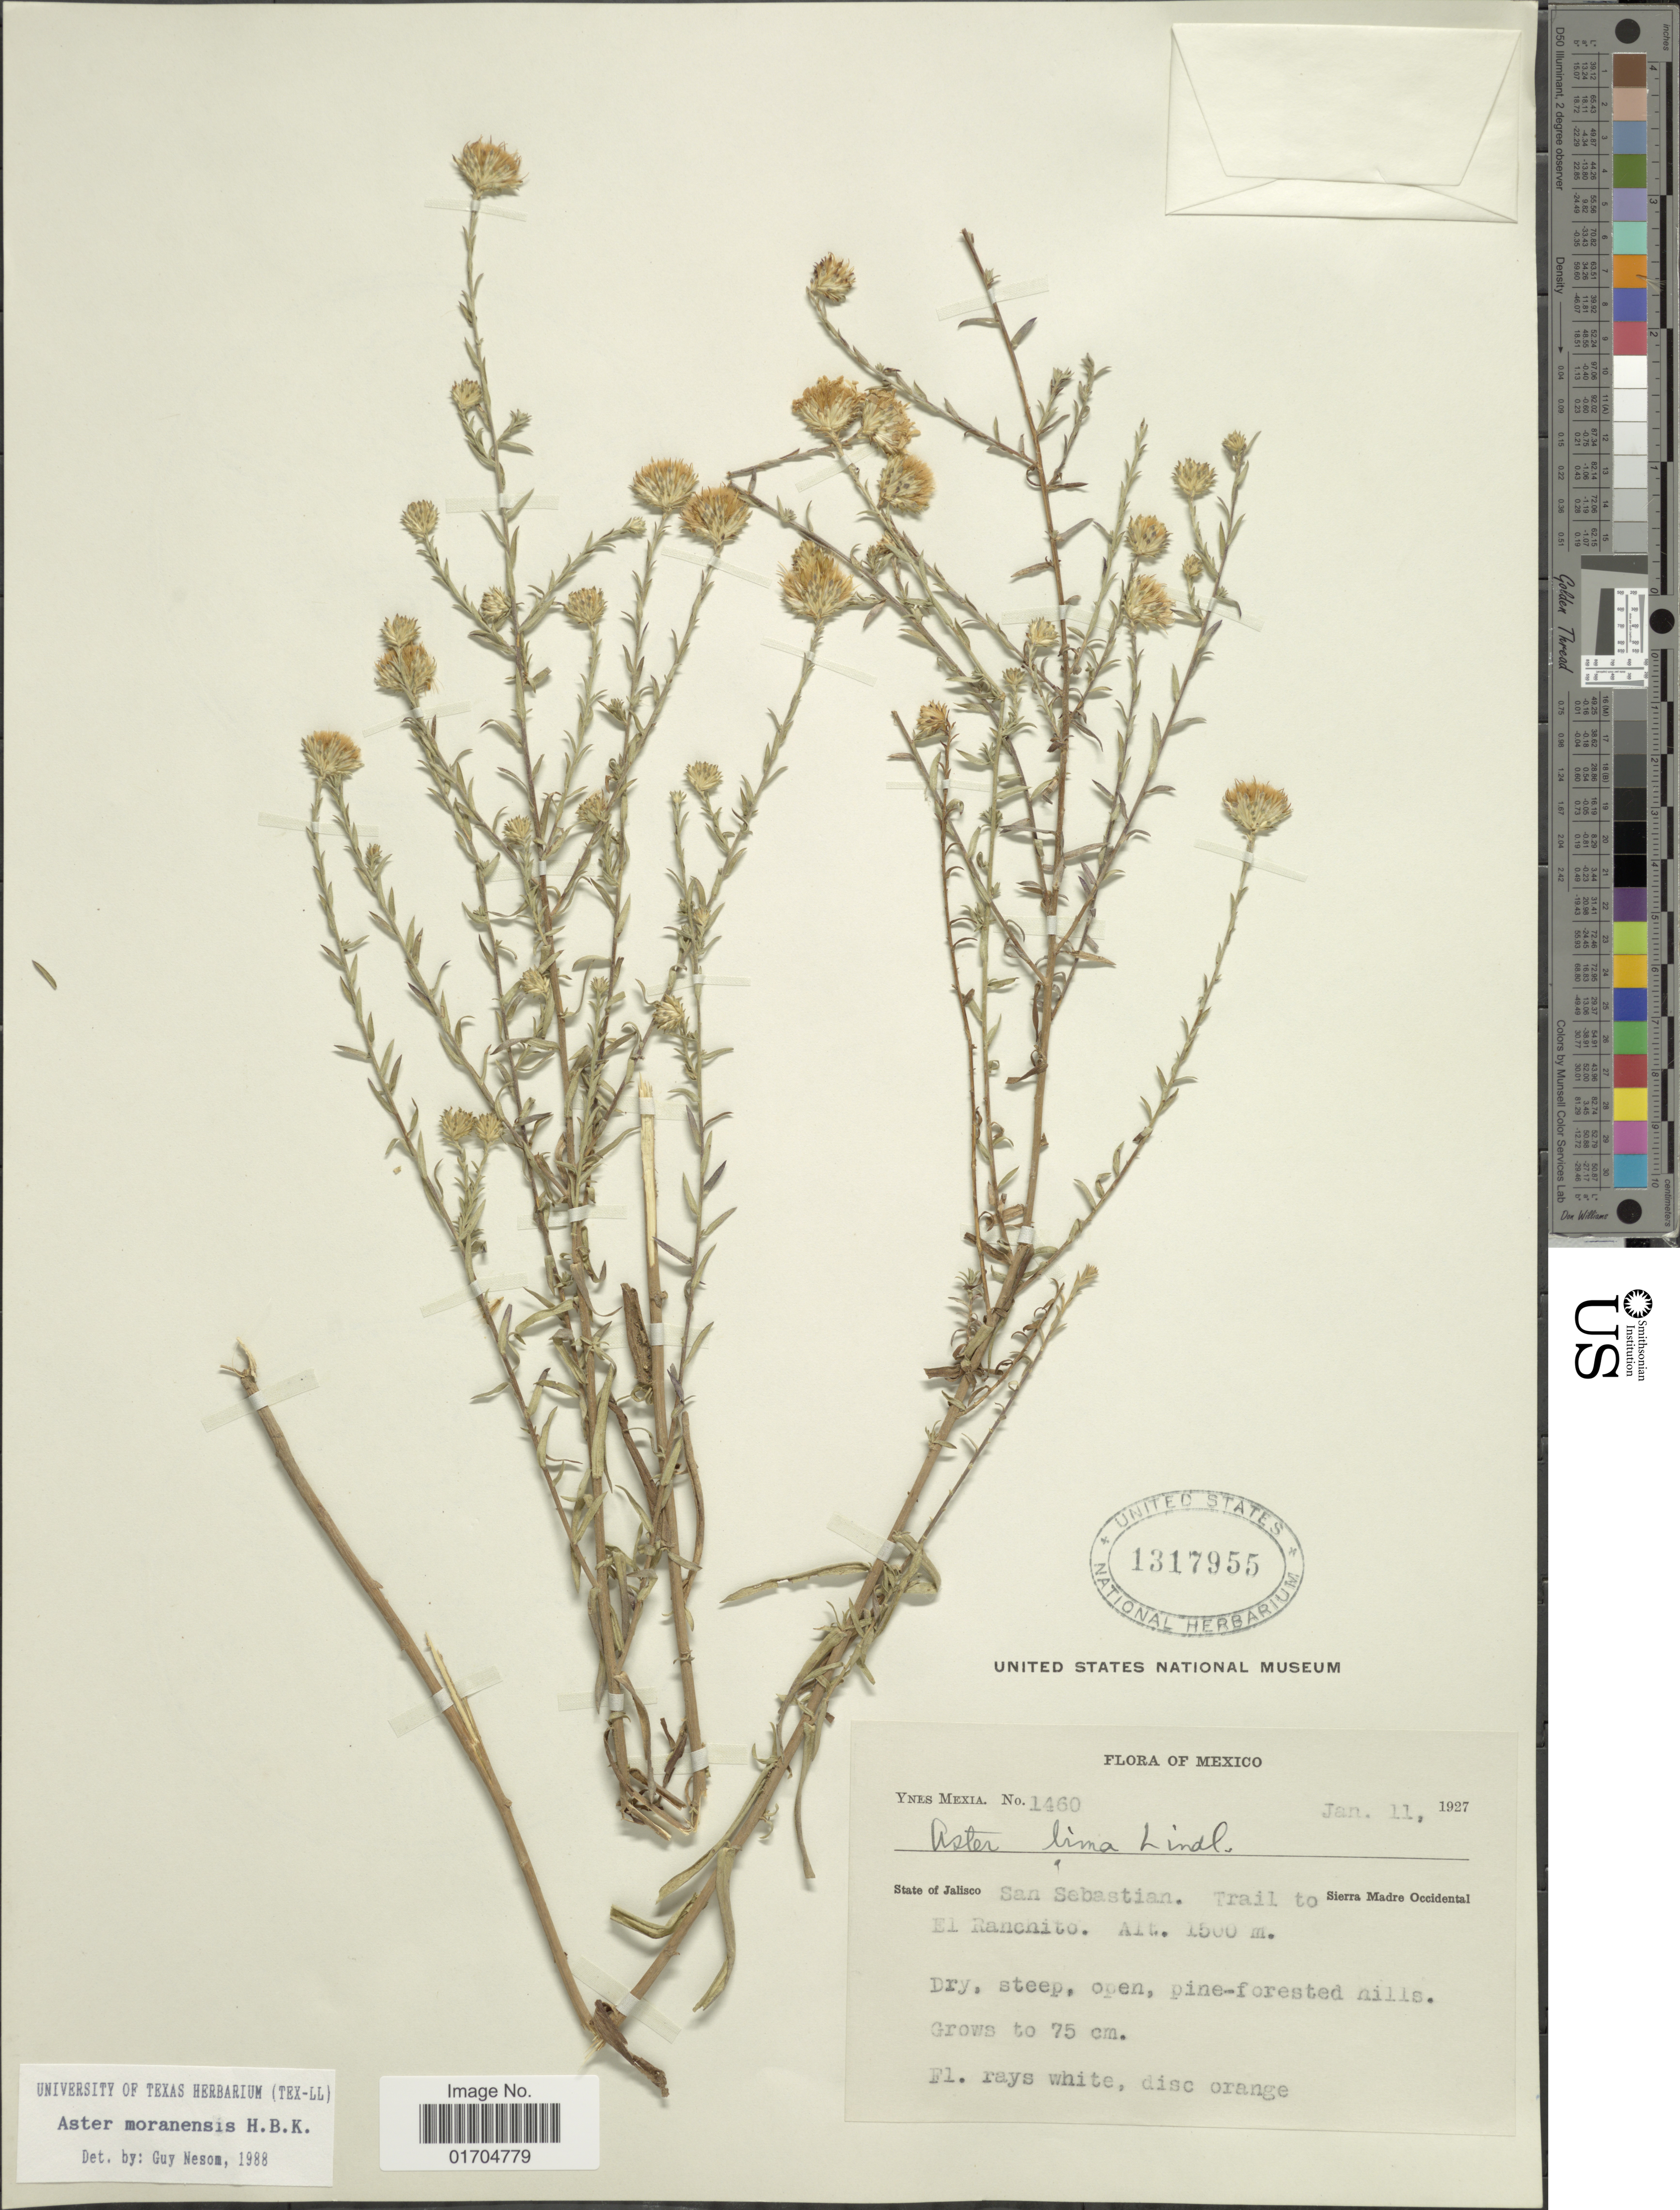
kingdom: Plantae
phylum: Tracheophyta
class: Magnoliopsida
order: Asterales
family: Asteraceae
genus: Symphyotrichum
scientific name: Symphyotrichum moranense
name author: (Kunth) G.L. Nesom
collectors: Y. Mexia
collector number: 1460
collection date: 1927-01-11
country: Mexico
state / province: Jalisco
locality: San Sebastian. Trail to El Ranchito, Sierra Madre Occidental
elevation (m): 1500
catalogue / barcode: US 1317955